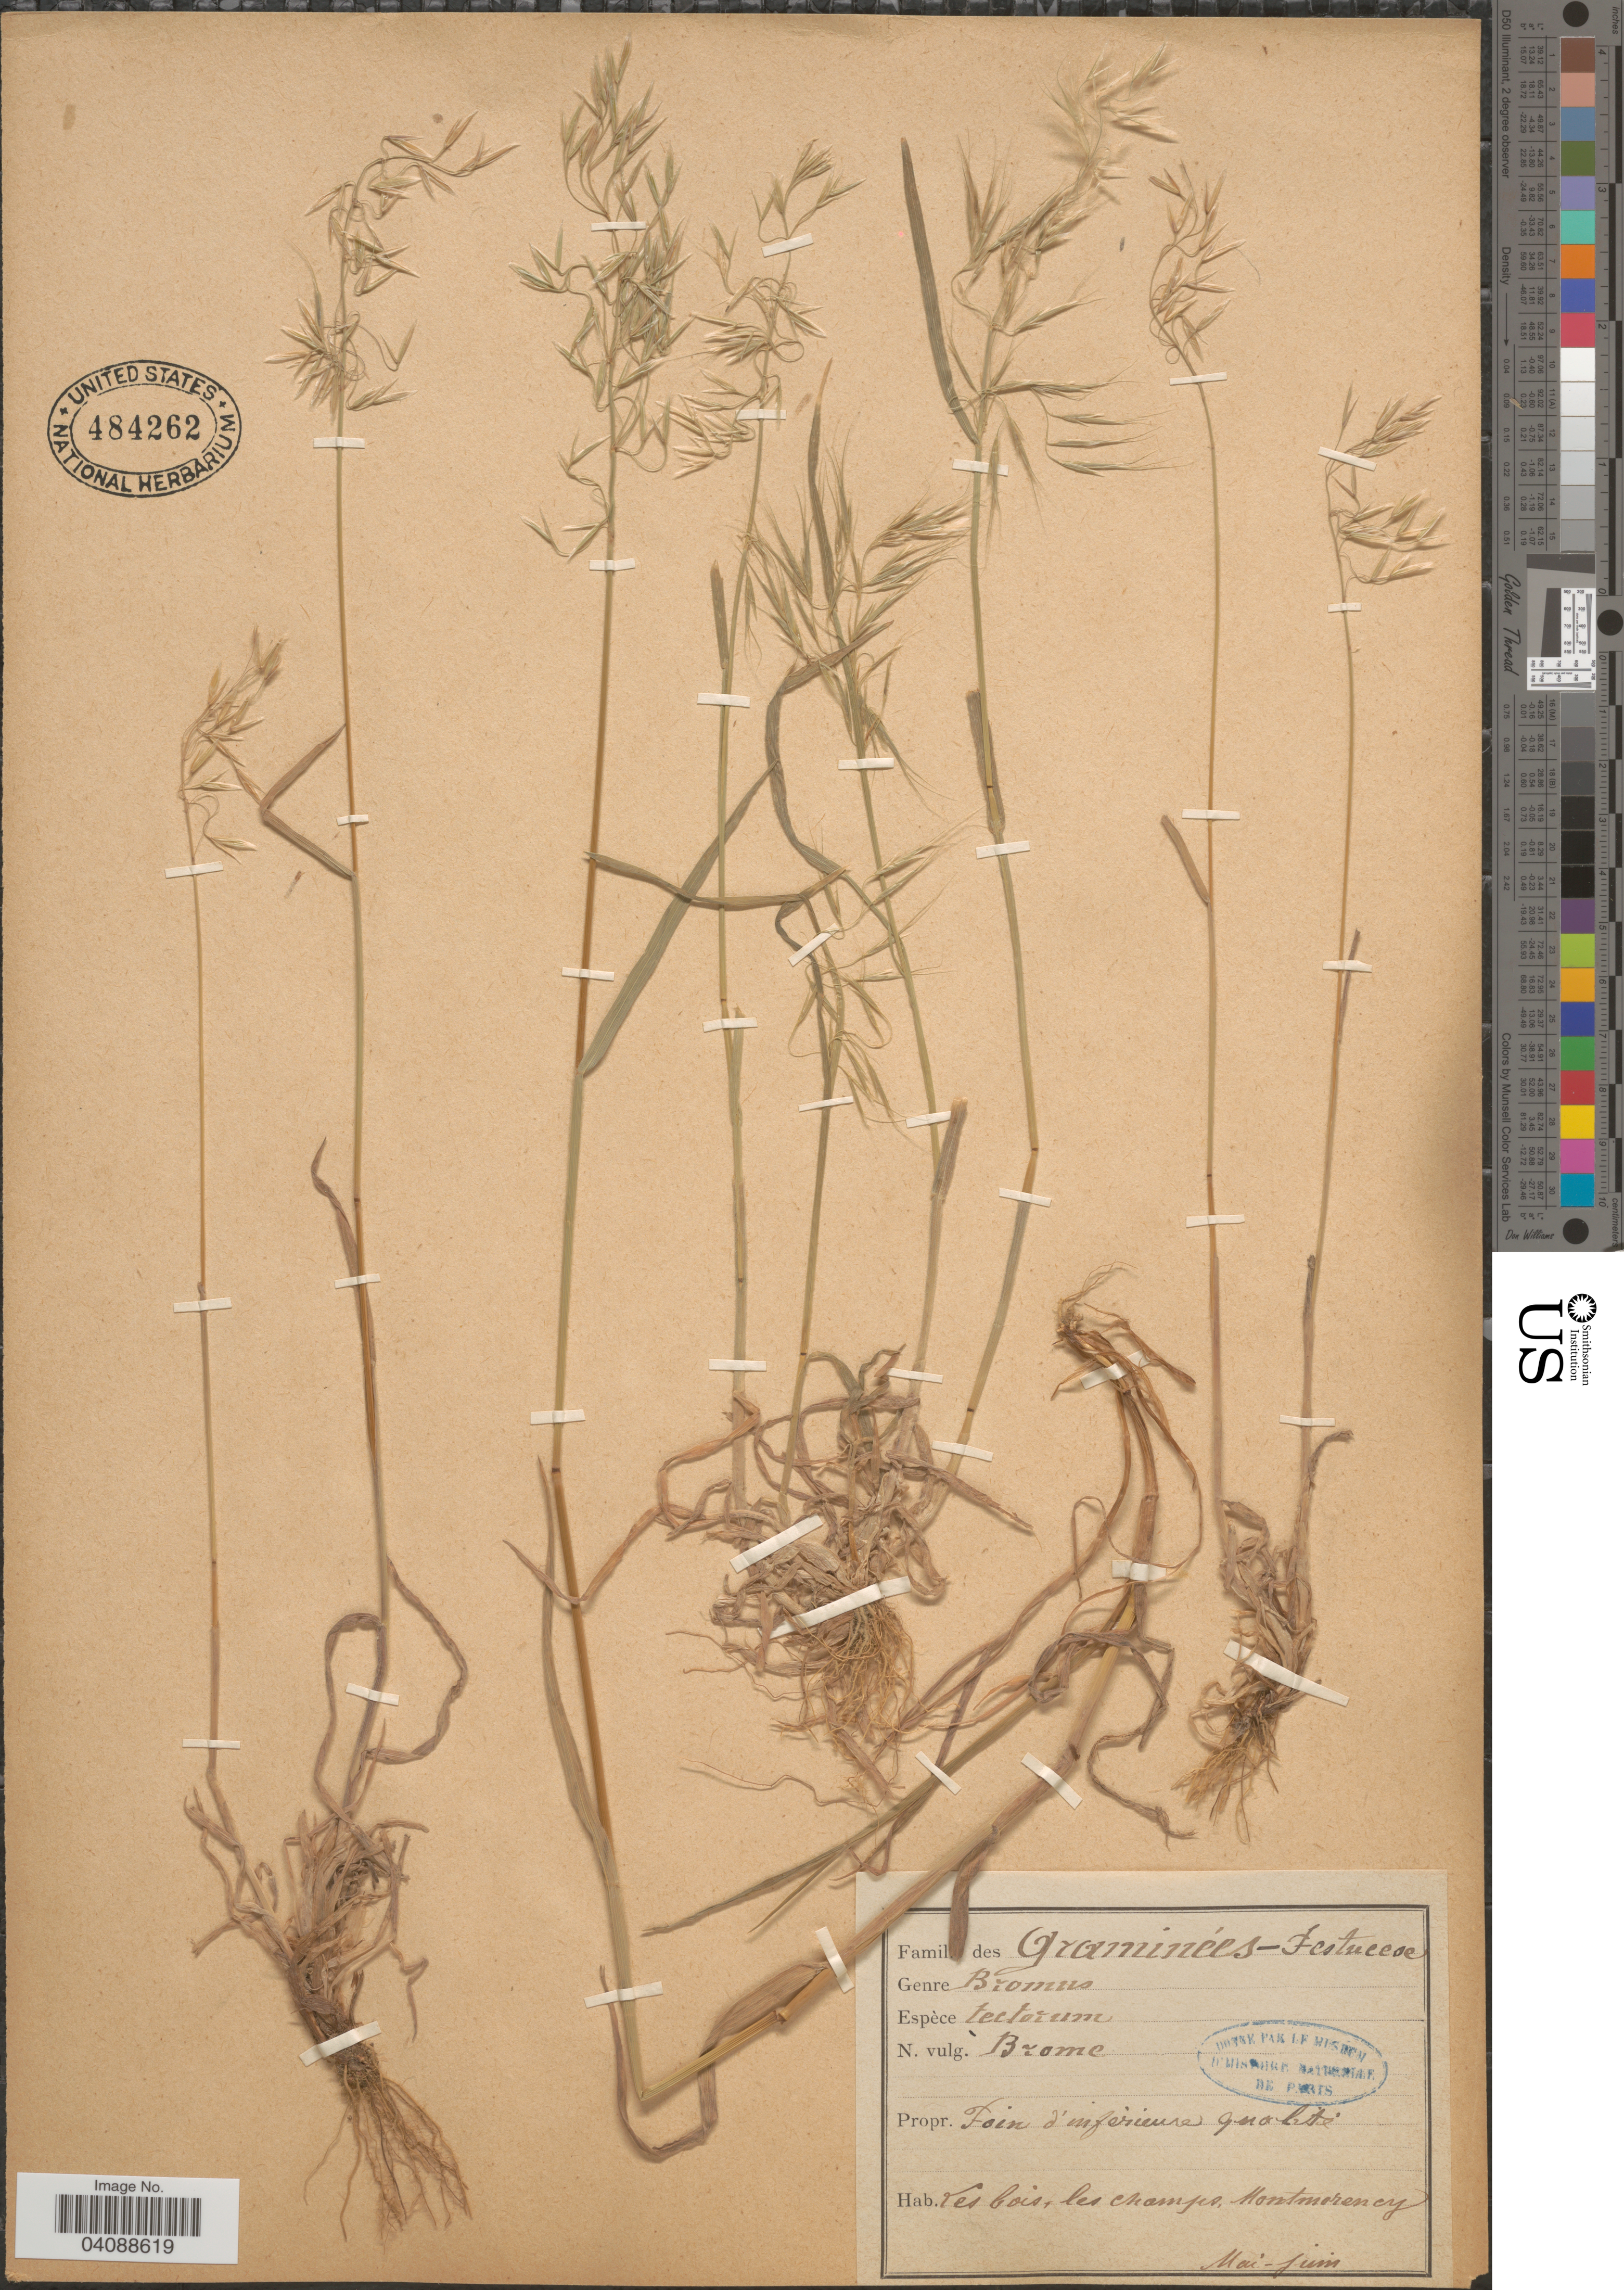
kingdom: Plantae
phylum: Tracheophyta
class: Liliopsida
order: Poales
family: Poaceae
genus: Bromus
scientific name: Bromus tectorum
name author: L.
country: France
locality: Les bois, les champs, Montmorency.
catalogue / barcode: US 484262